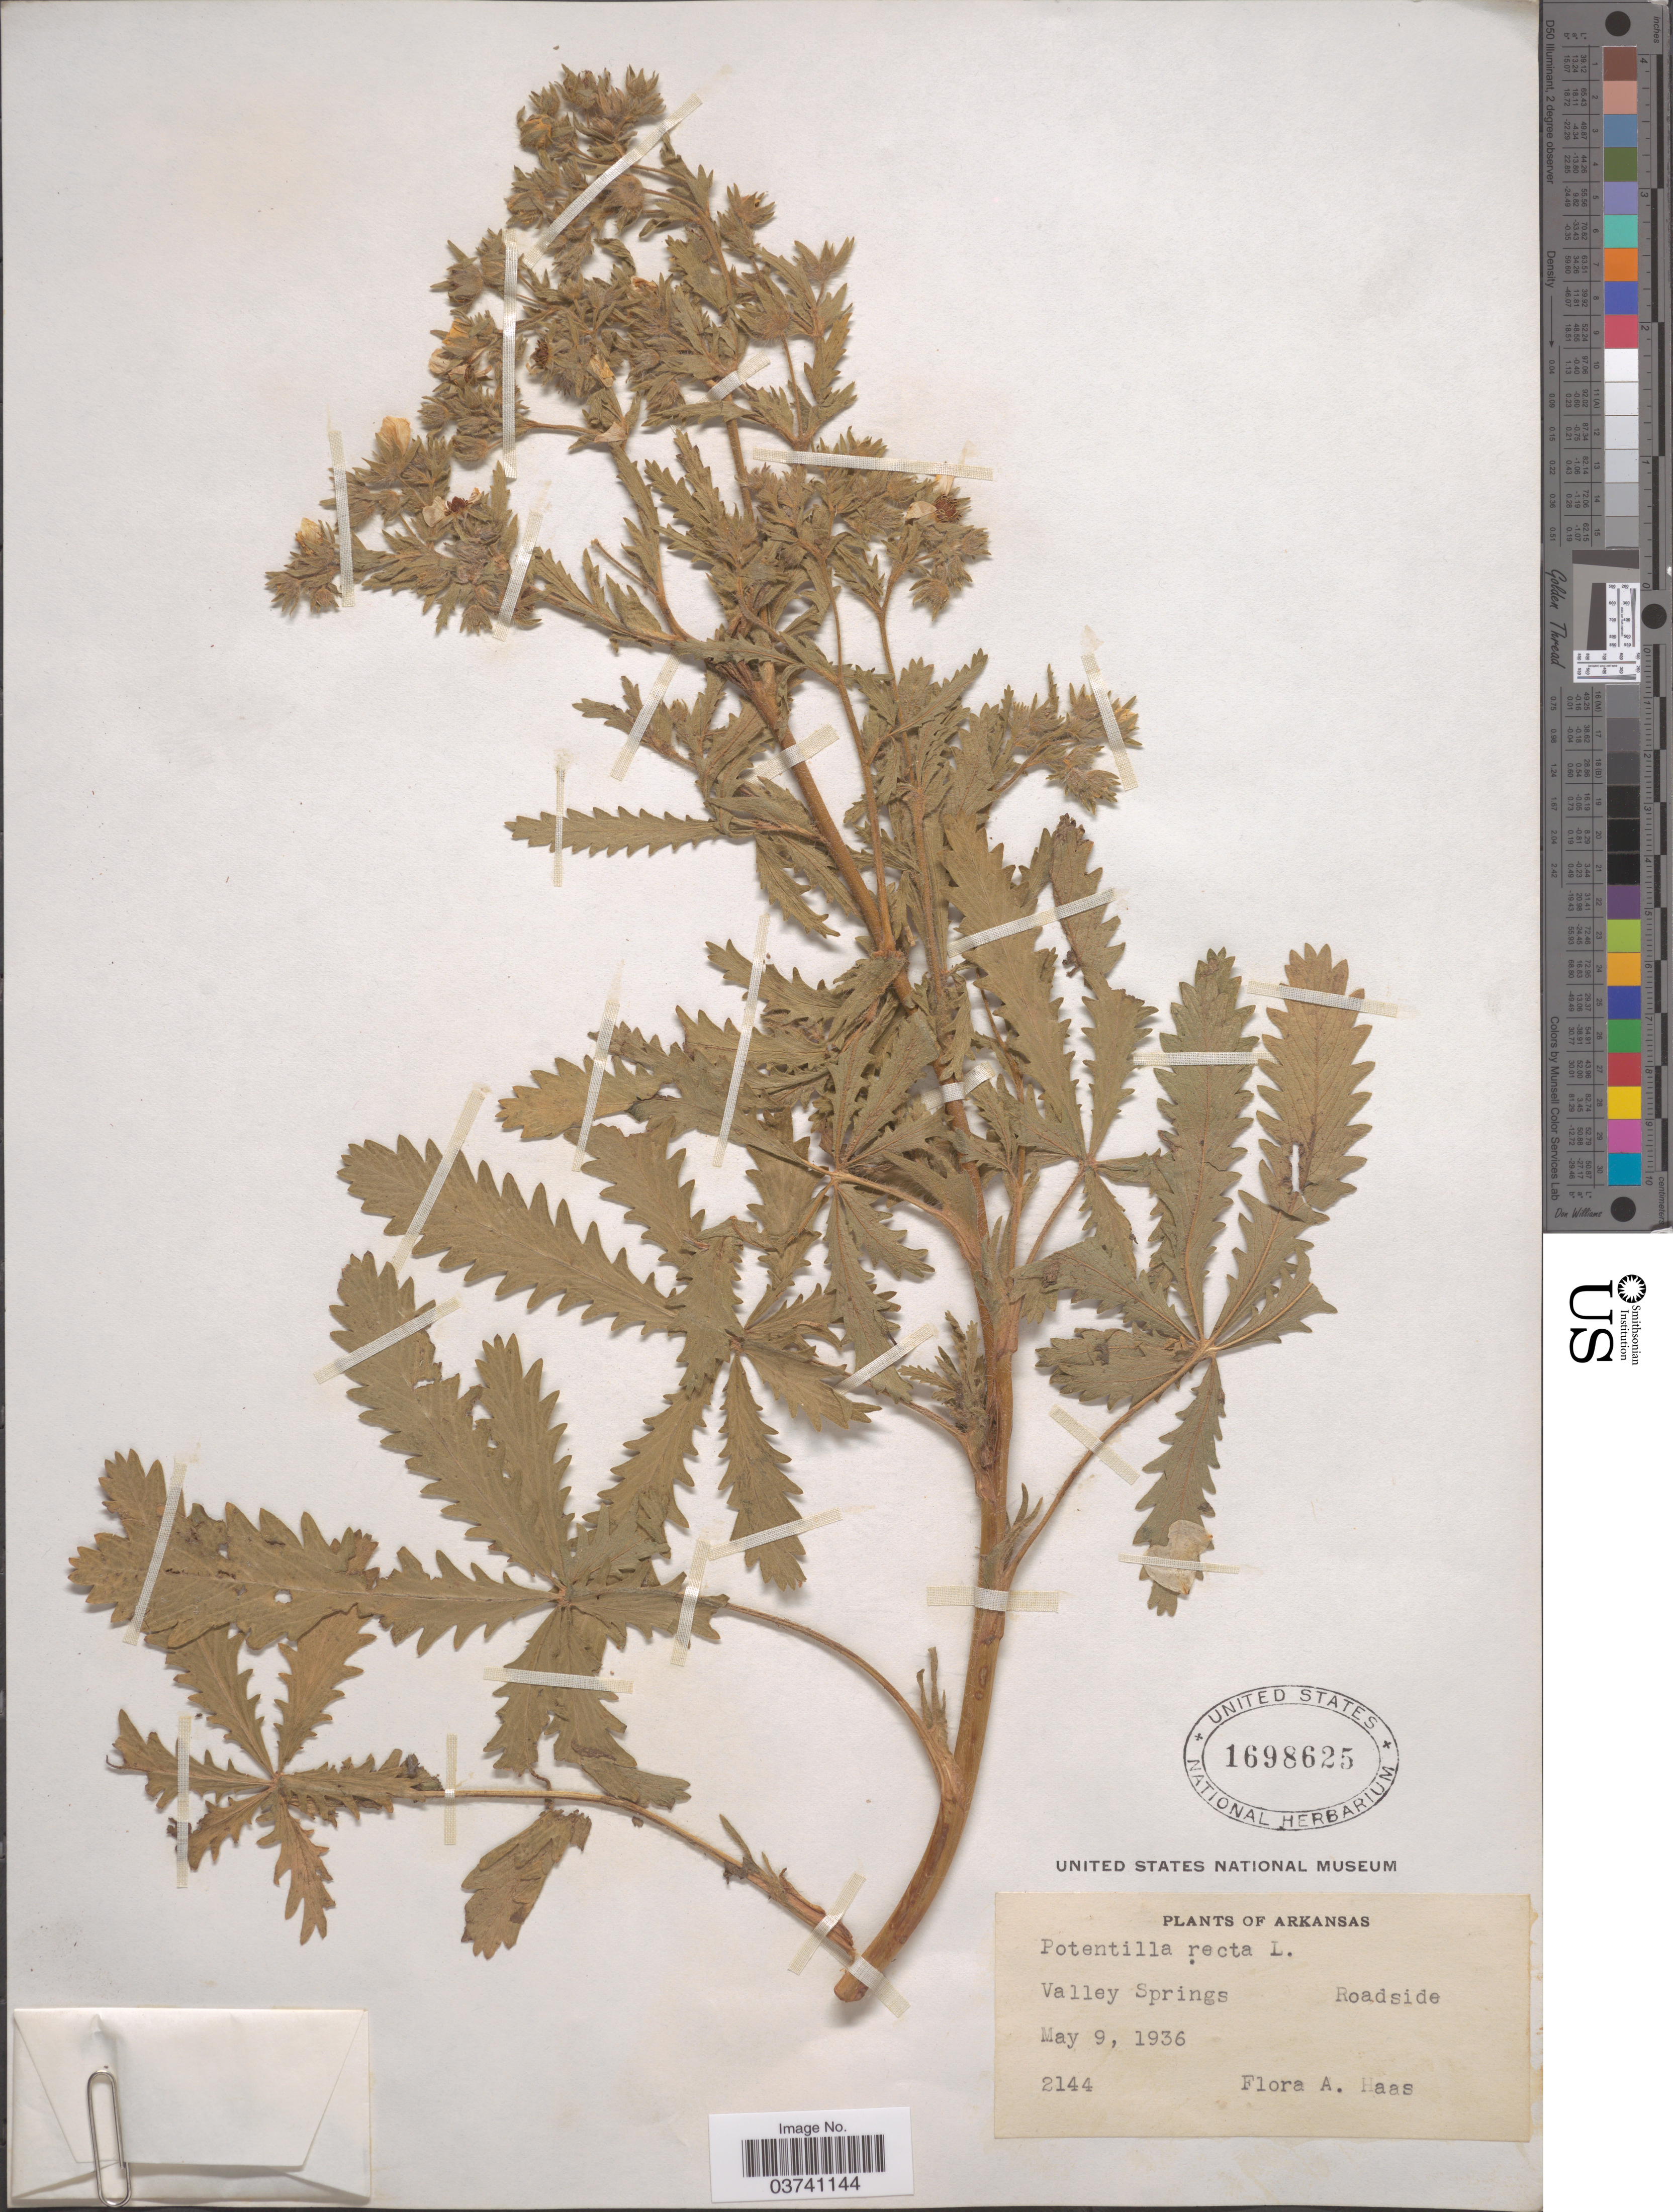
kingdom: Plantae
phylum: Tracheophyta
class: Magnoliopsida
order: Rosales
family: Rosaceae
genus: Potentilla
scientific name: Potentilla recta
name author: L.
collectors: F. A. Haas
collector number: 2144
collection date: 1936-05-09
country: United States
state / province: Arkansas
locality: Valley Springs.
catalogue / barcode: US 1698625